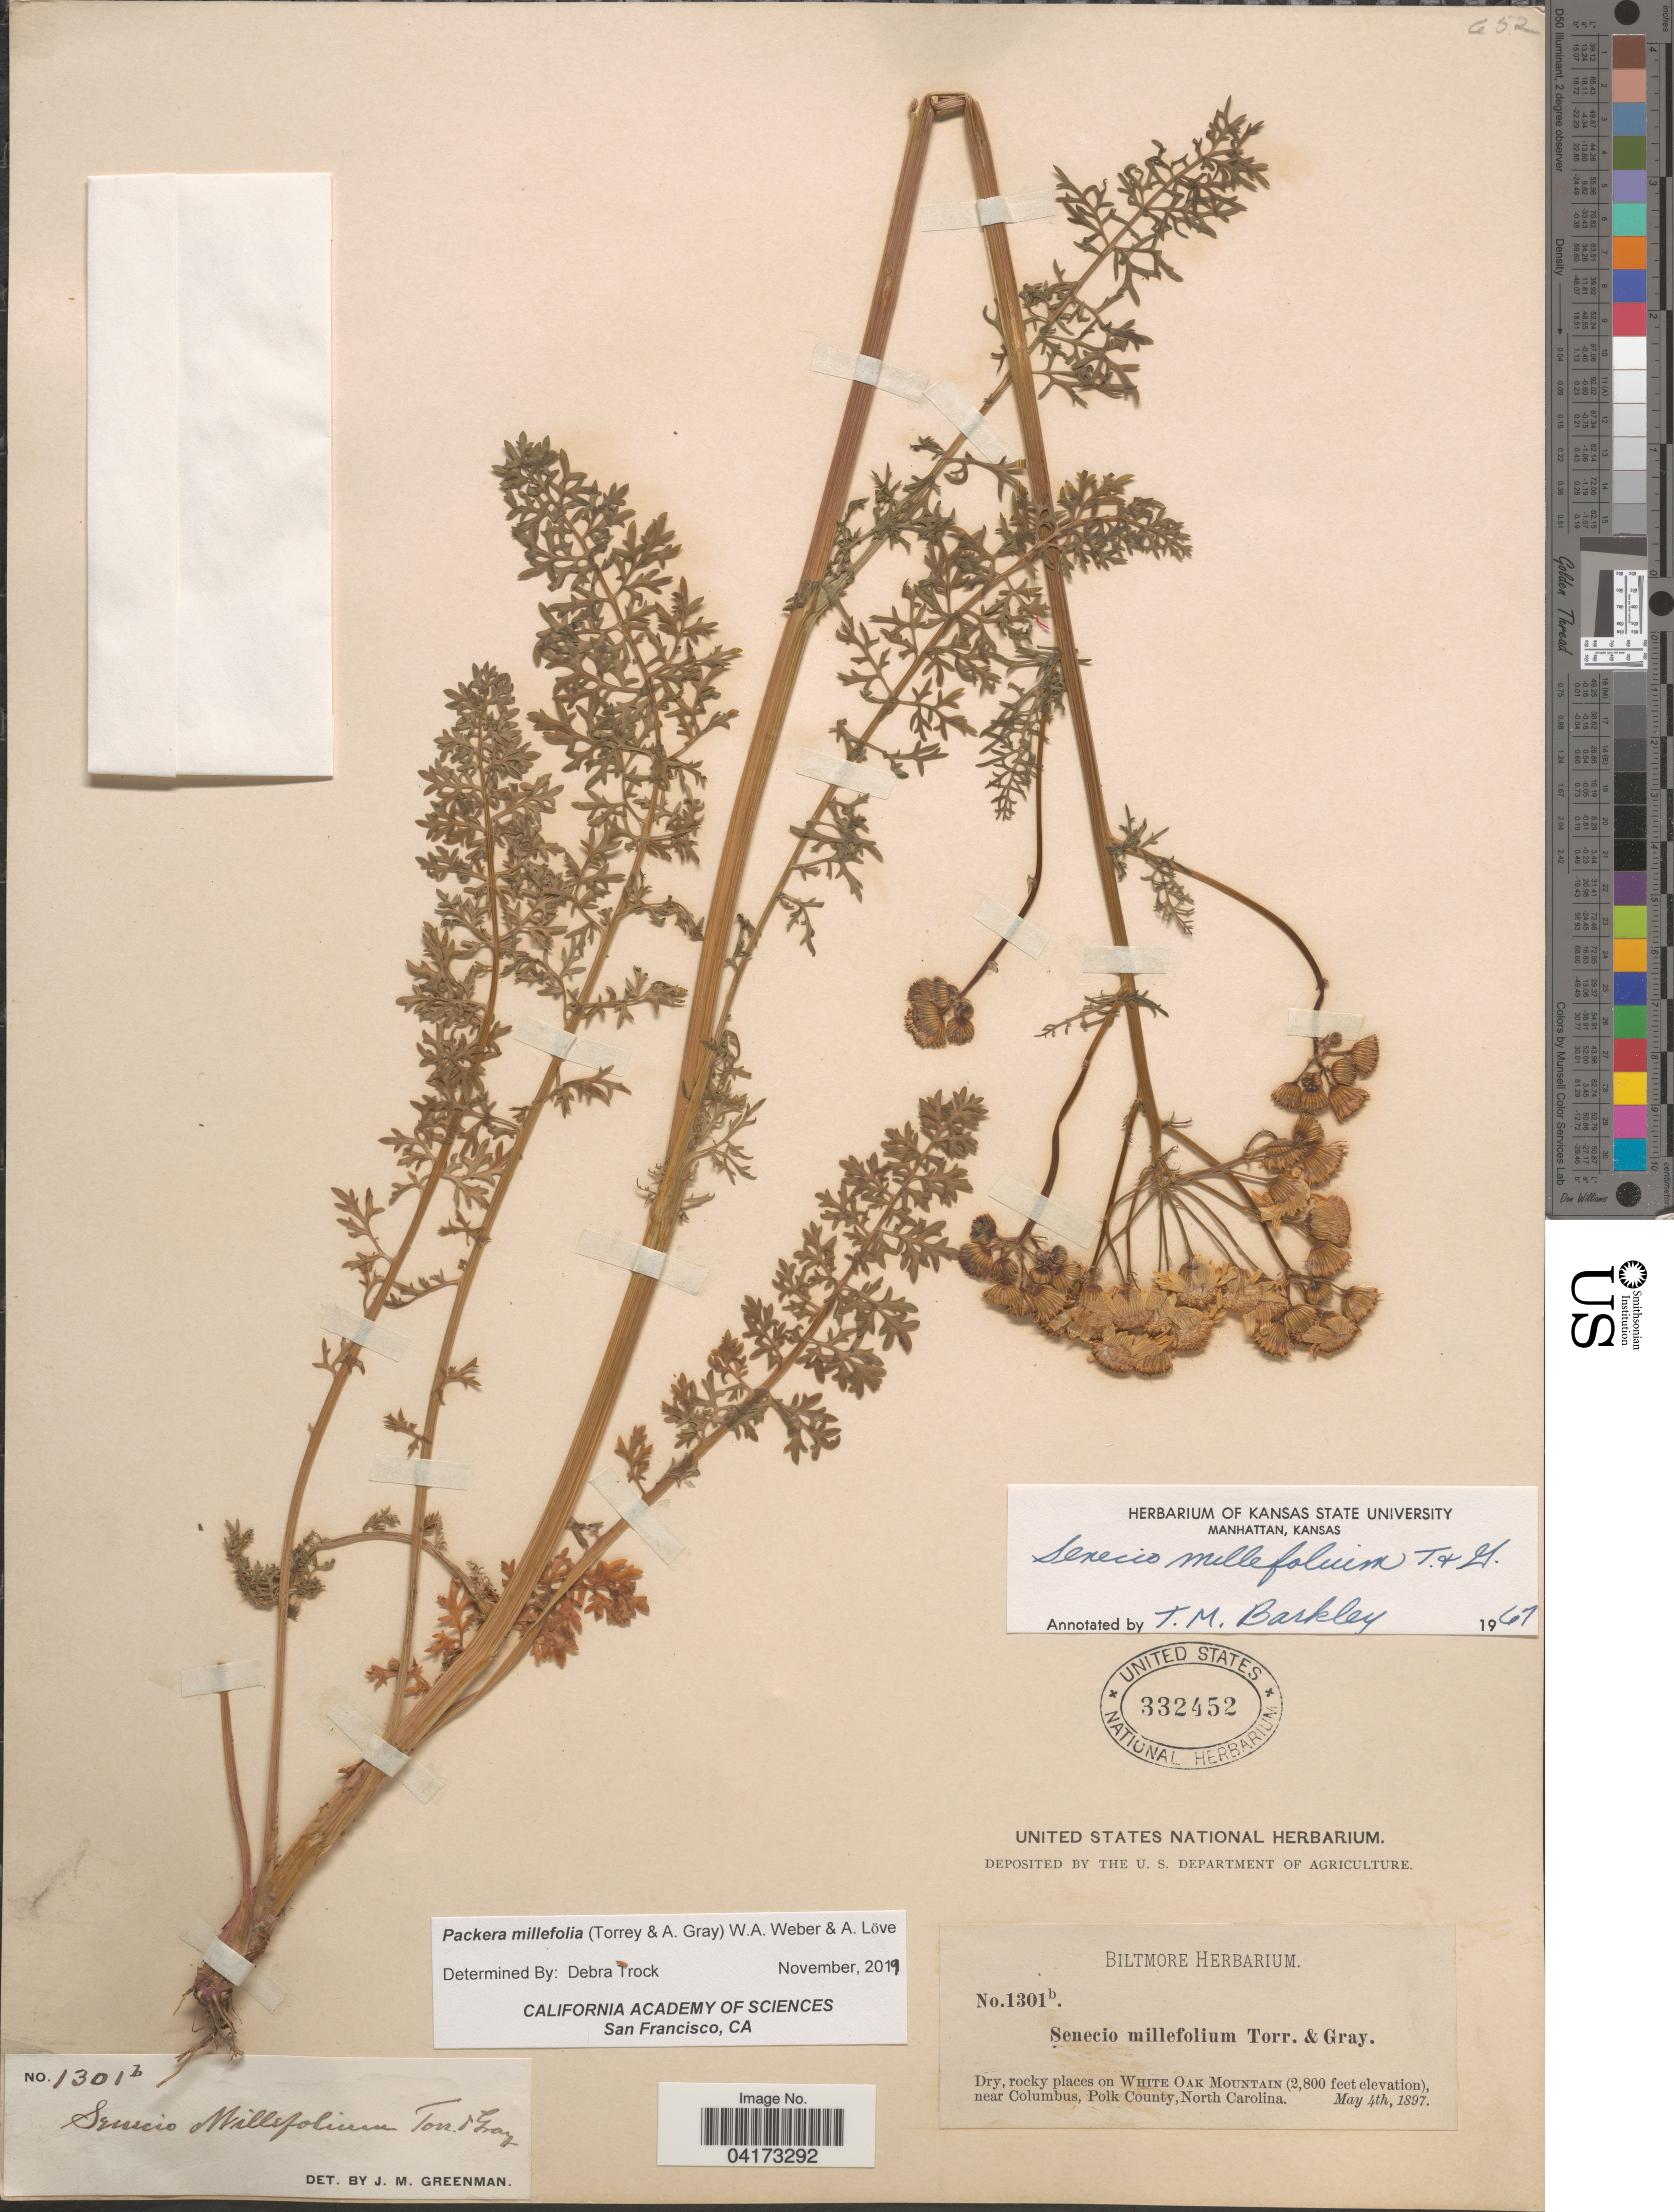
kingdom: Plantae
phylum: Tracheophyta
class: Magnoliopsida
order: Asterales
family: Asteraceae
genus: Packera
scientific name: Packera millefolium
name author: (Torr. & A. Gray) W.A. Weber & Á. Löve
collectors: ex herb. Biltmore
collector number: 1301b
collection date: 1897-05-04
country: United States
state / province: North Carolina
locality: Dry, rocky places on White Oak Mountain, near Columbus, Polk County.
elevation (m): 853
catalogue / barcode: US 332452